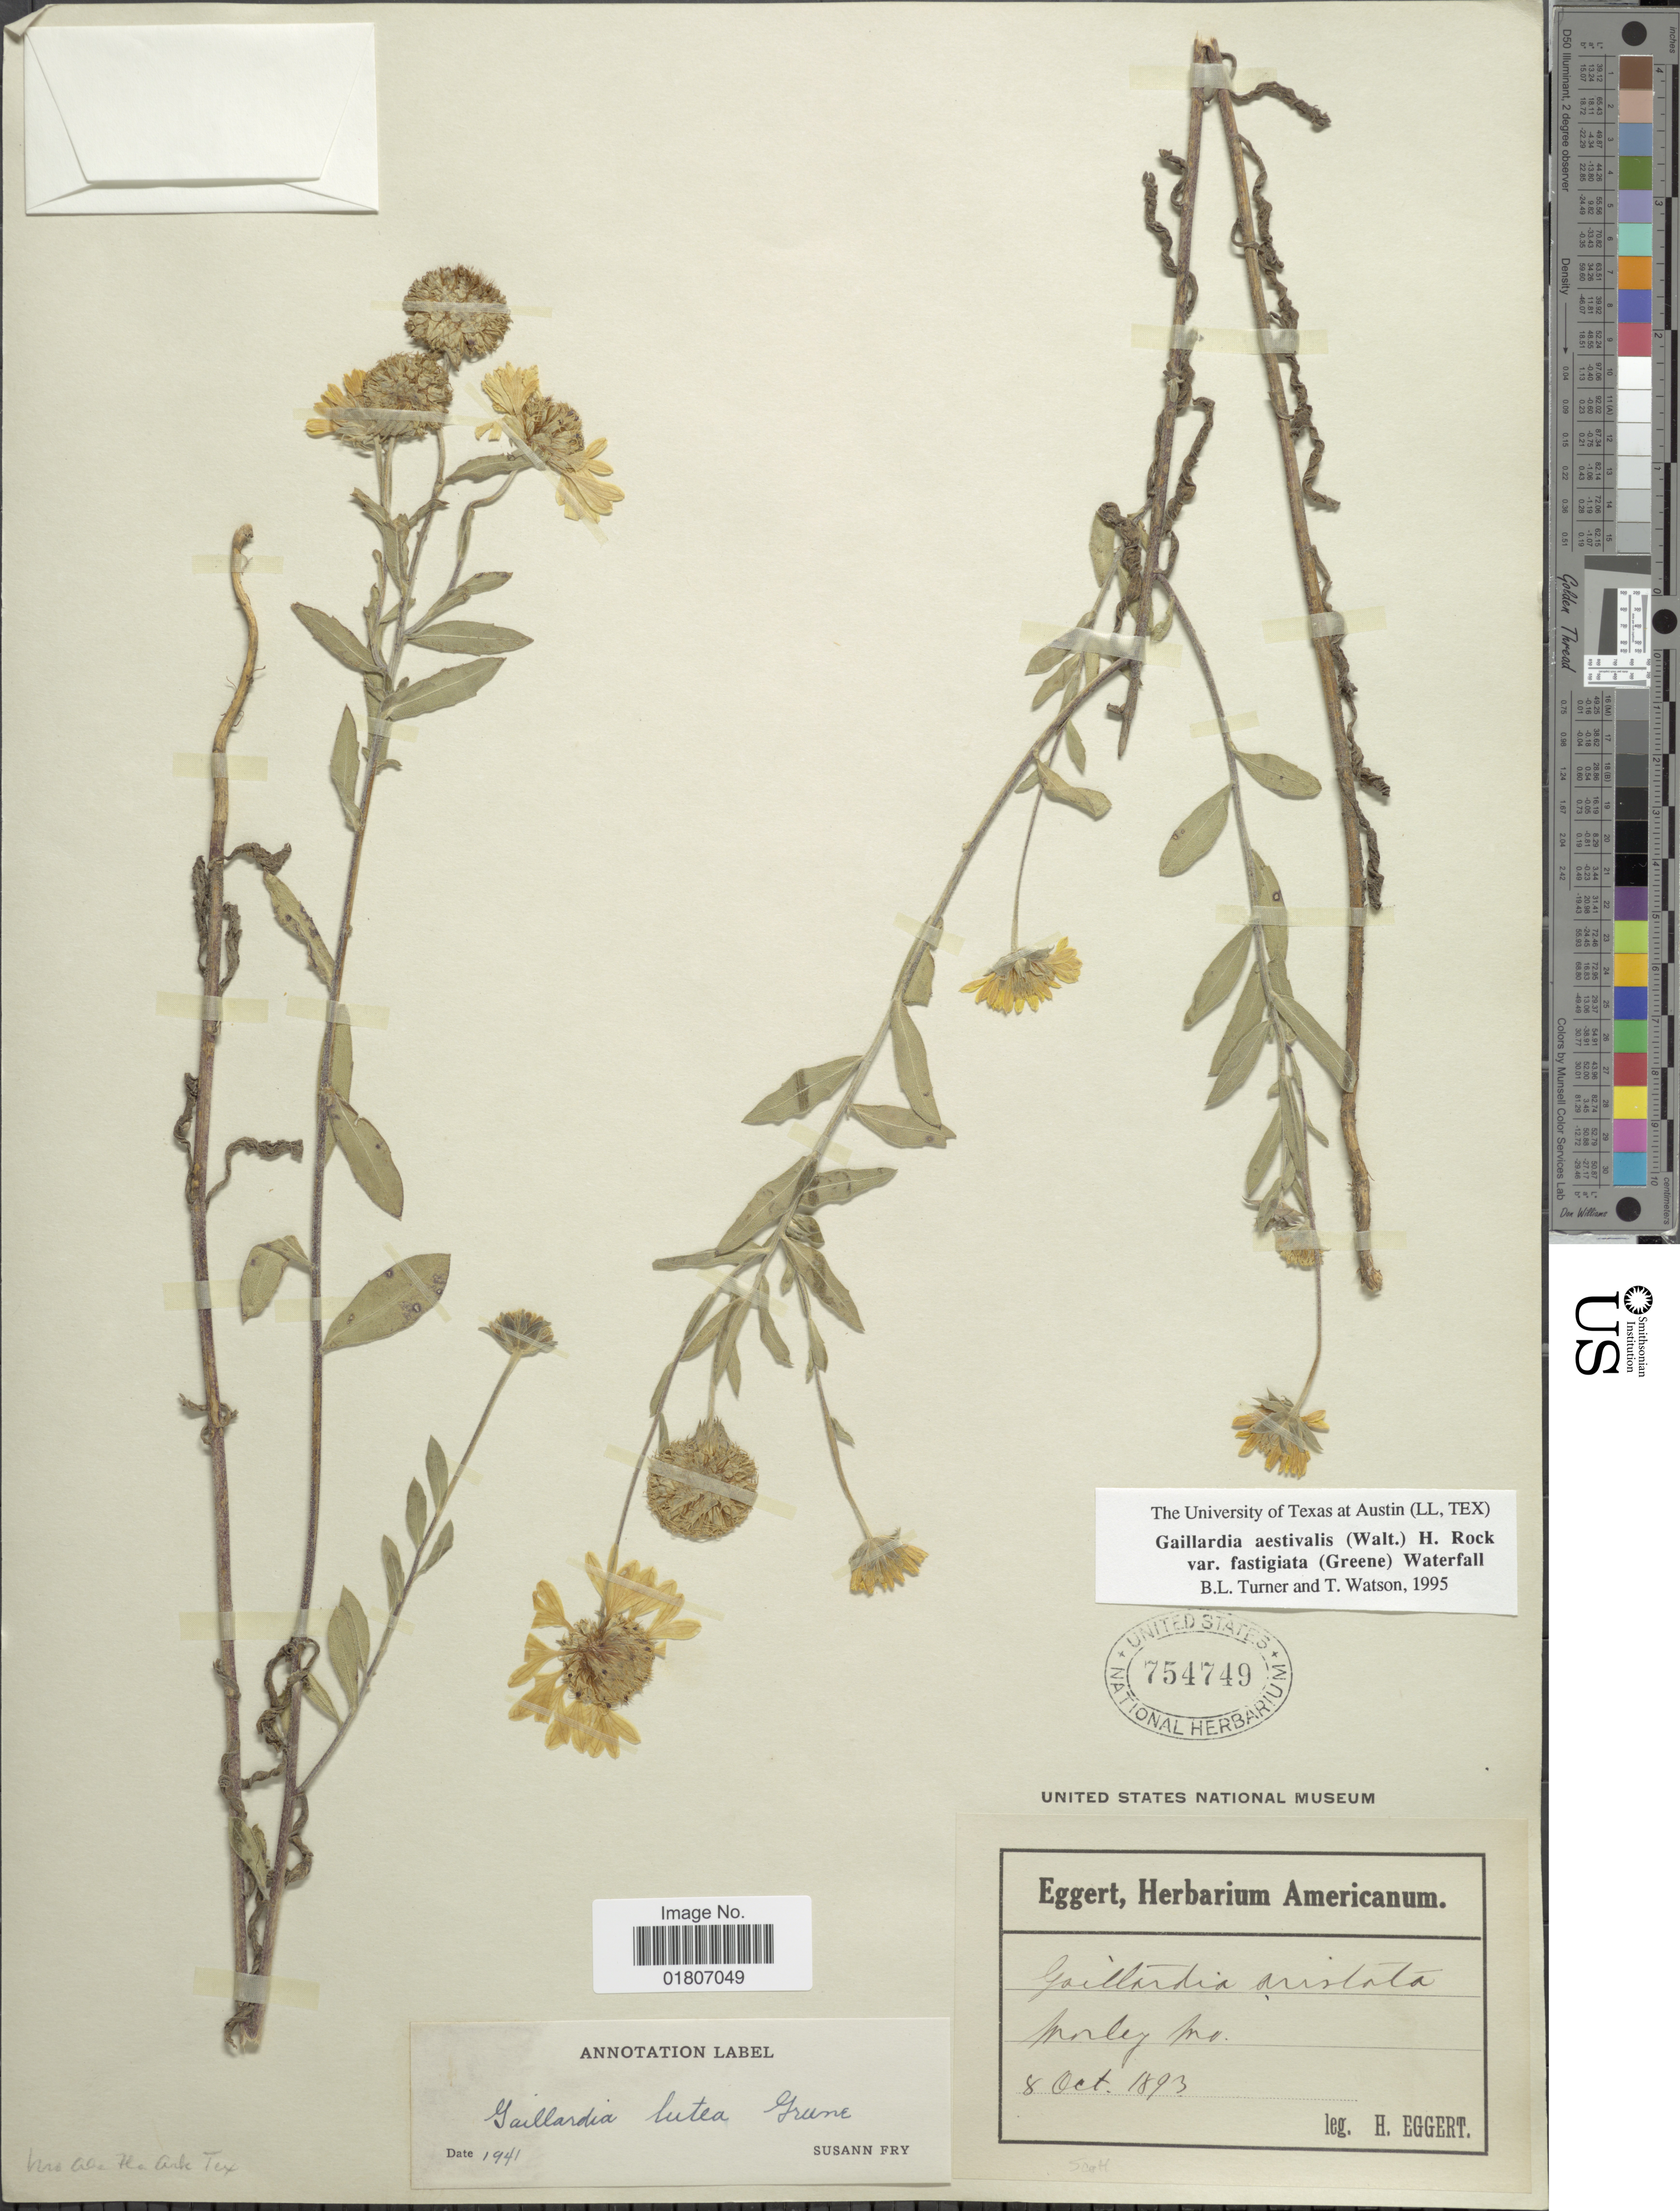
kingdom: Plantae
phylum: Tracheophyta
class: Magnoliopsida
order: Asterales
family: Asteraceae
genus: Gaillardia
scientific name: Gaillardia aestivalis var. fastigiata (indet)?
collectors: H. Eggert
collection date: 1893-10-08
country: United States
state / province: Missouri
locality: Morley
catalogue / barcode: US 754749